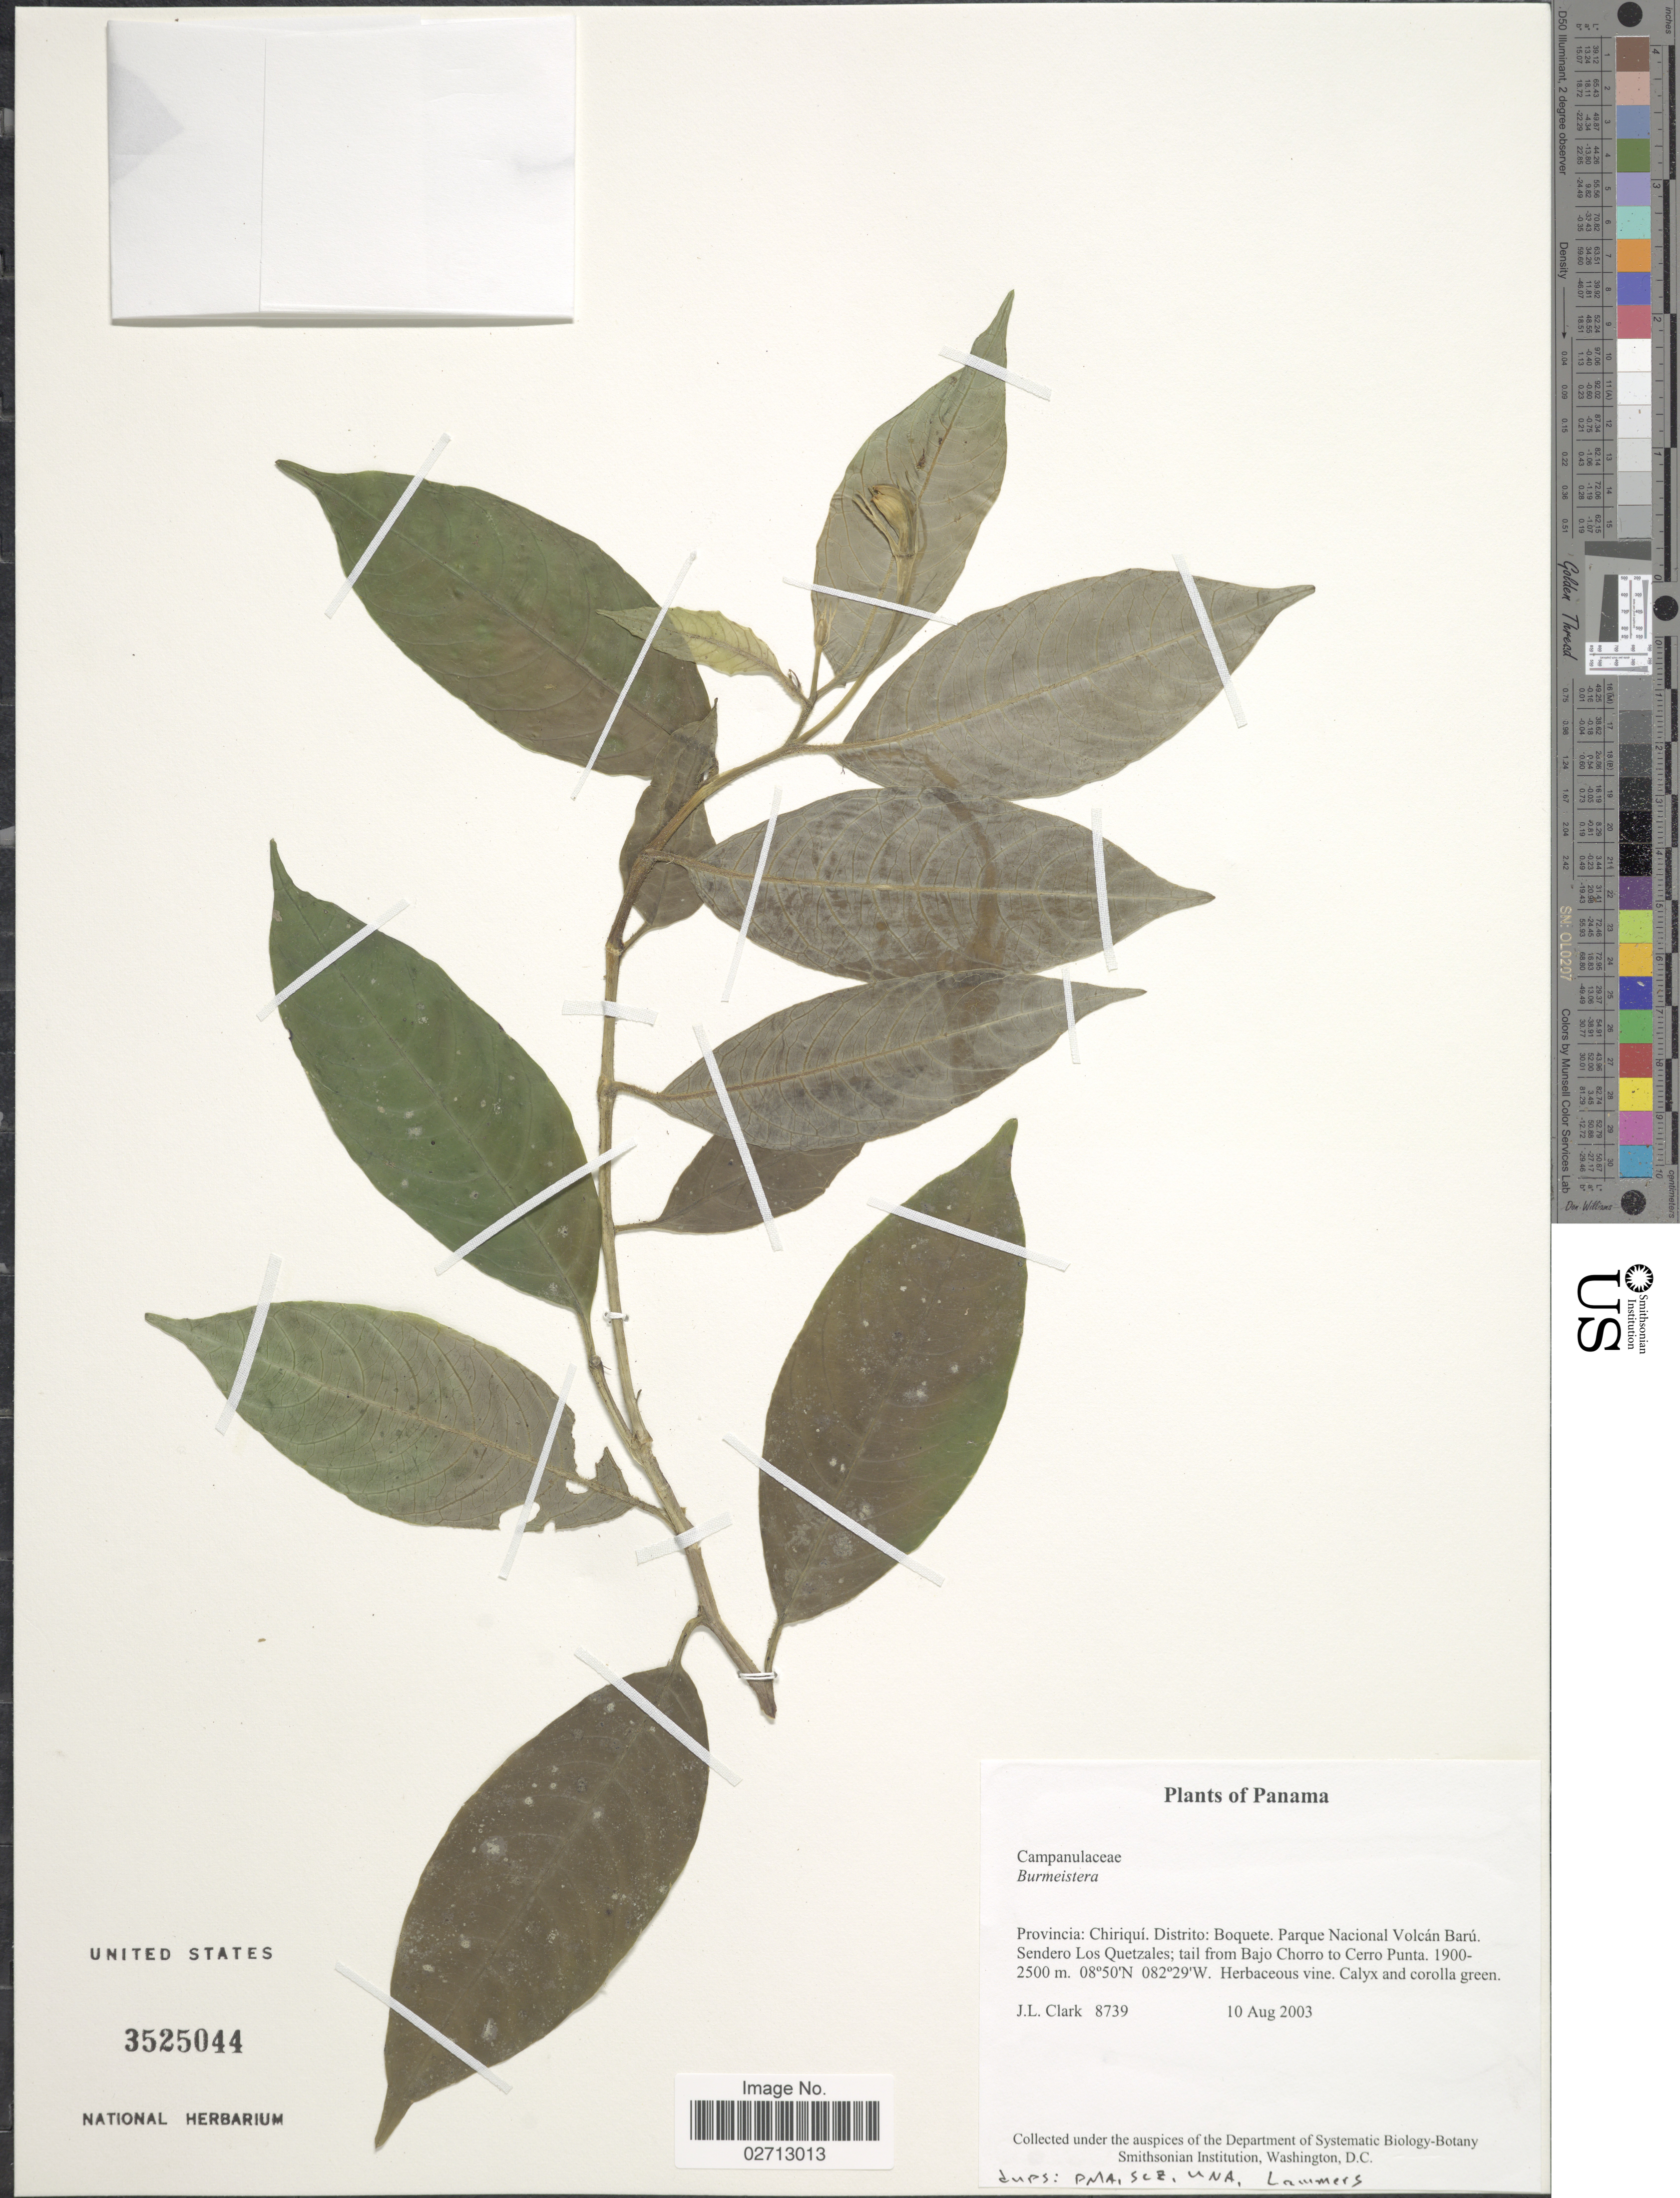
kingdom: Plantae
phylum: Tracheophyta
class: Magnoliopsida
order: Asterales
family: Campanulaceae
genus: Burmeistera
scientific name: Burmeistera sp.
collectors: J. L. Clark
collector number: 8739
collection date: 2003-08-10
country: Panama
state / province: Chiriqui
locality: Distrito: Boquete. Parque Nacional Volcan Baru. Sendero Los Quetzales; tail from Bajo Chorro to Cerro Punta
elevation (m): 1900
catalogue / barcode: US 3525044